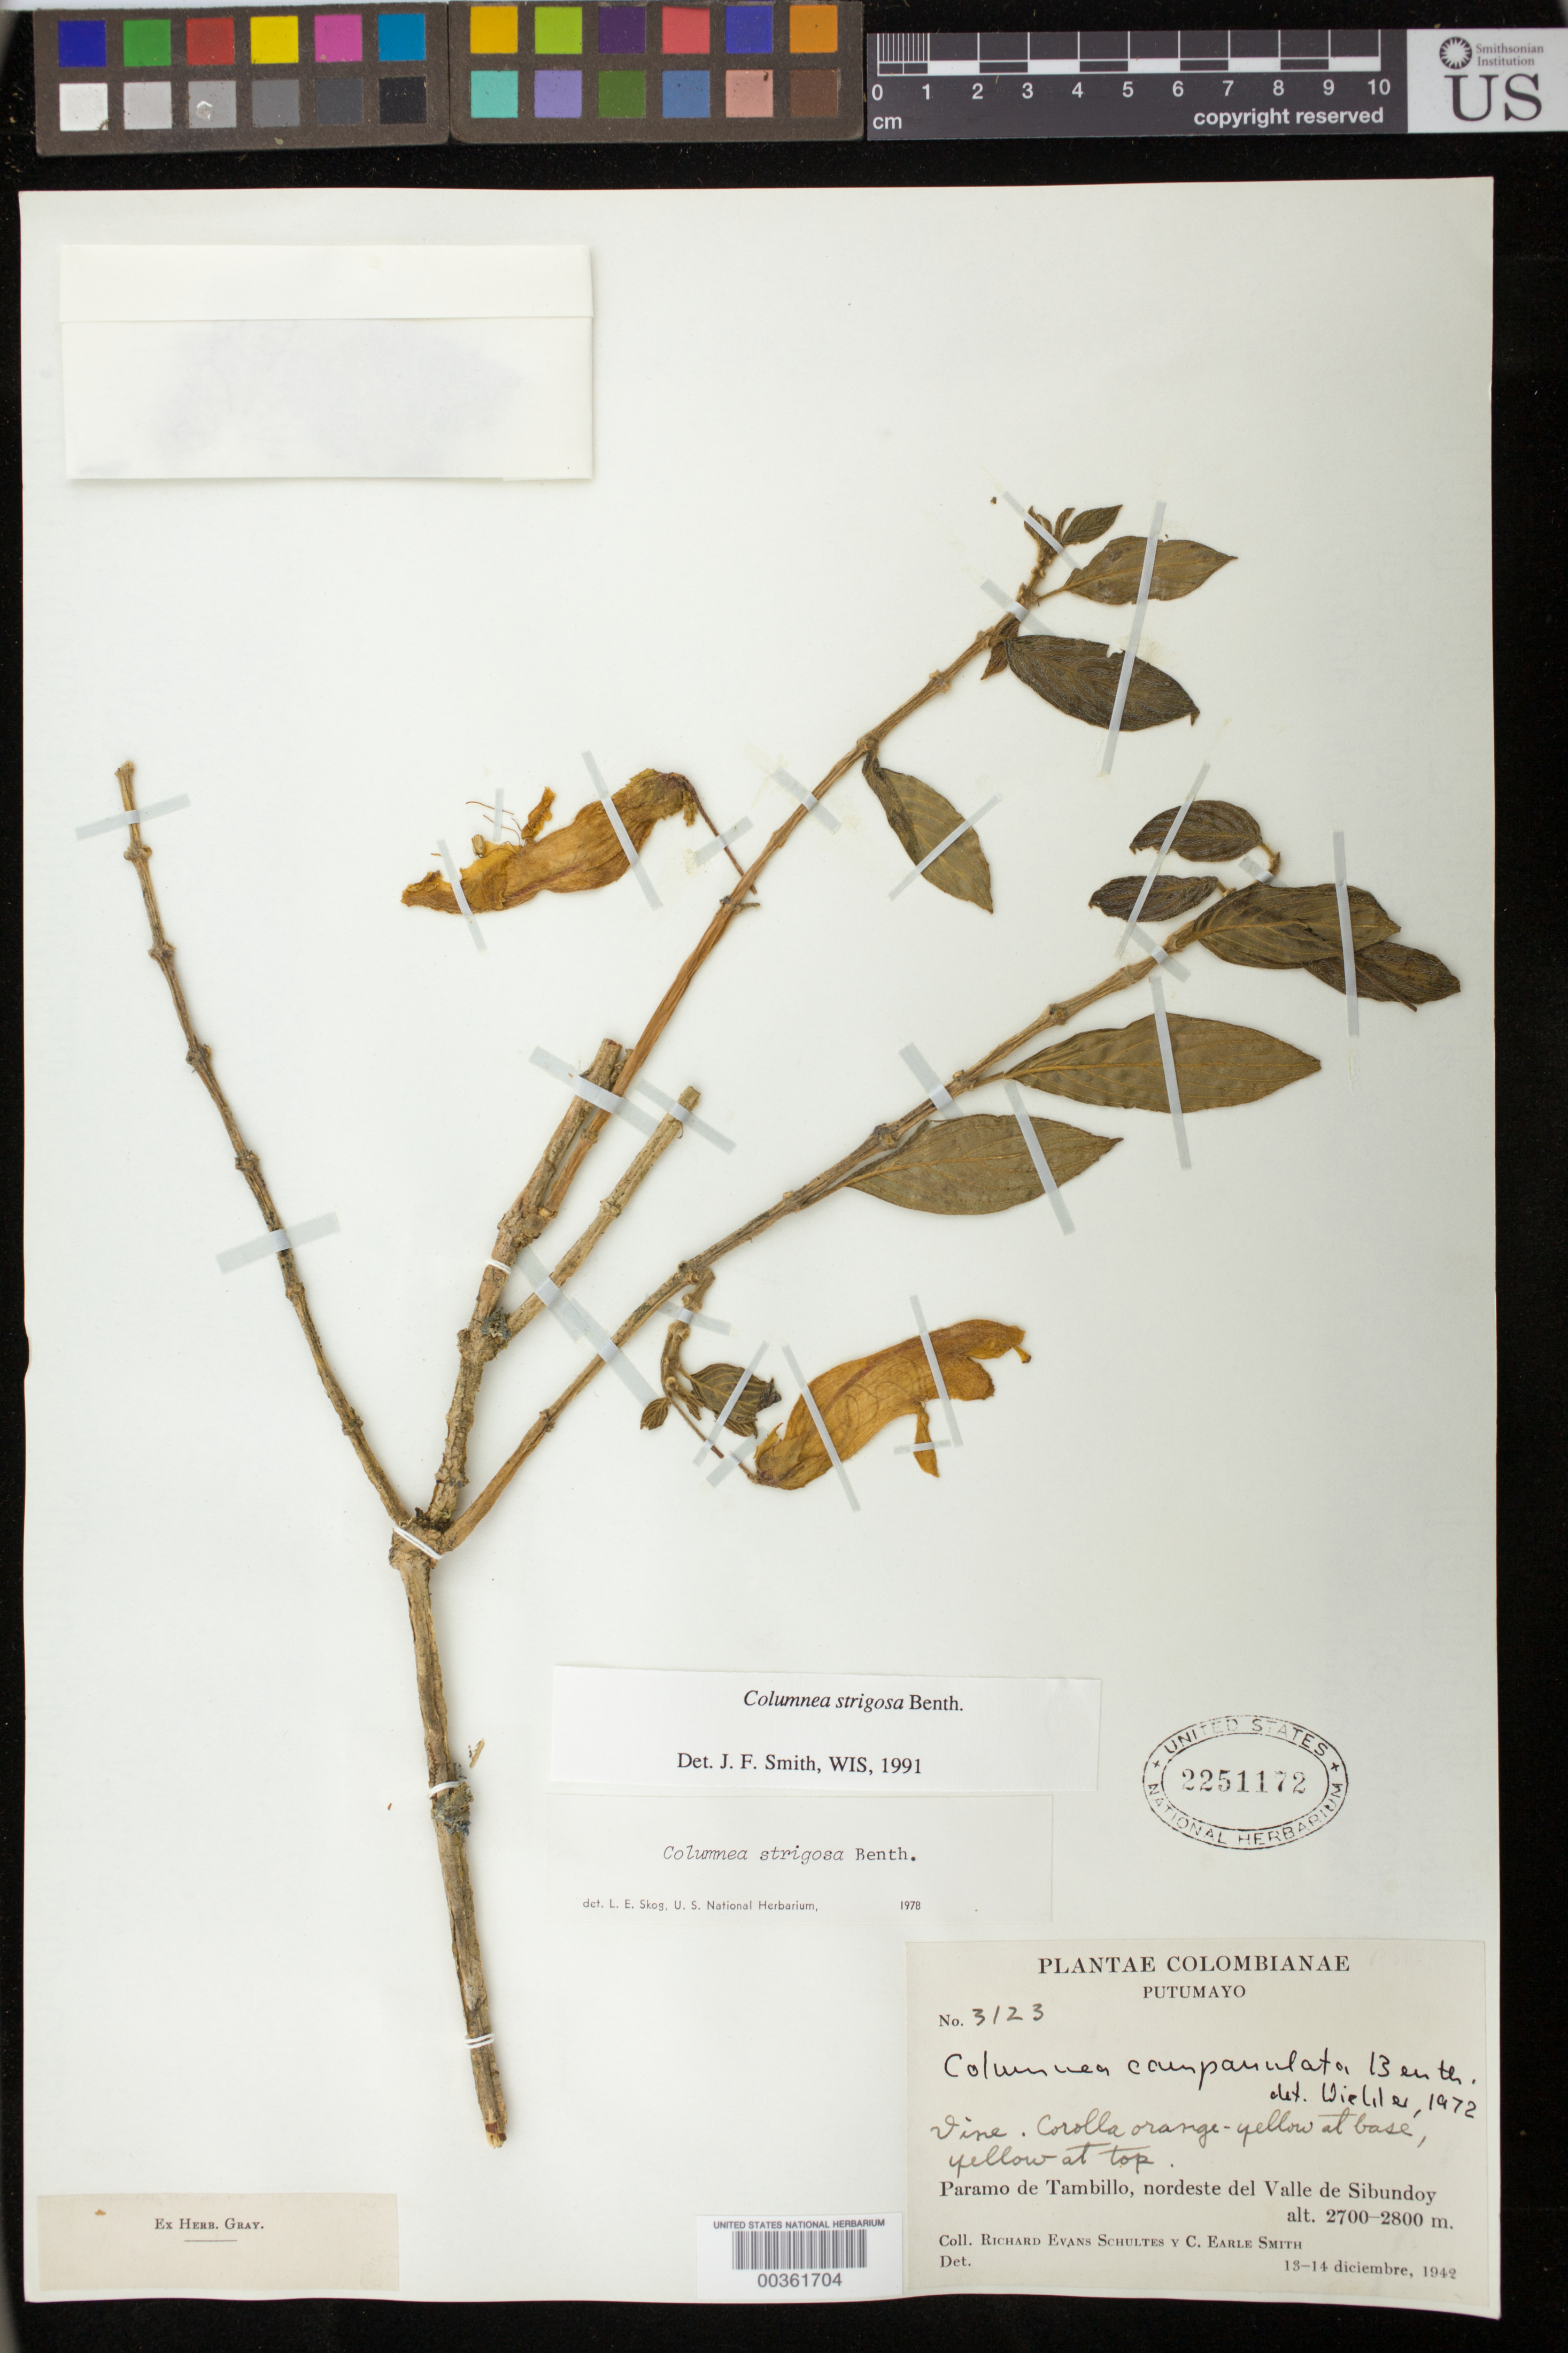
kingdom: Plantae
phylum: Tracheophyta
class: Magnoliopsida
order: Lamiales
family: Gesneriaceae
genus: Columnea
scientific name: Columnea strigosa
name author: Benth.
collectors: R. E. Schultes & C. T. Smith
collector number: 3123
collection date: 1942-12-13/1942-12-14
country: Colombia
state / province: Putumayo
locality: Paramo de Tambillo, nordeste del Valle de Sibundoy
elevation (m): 2700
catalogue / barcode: US 2251172